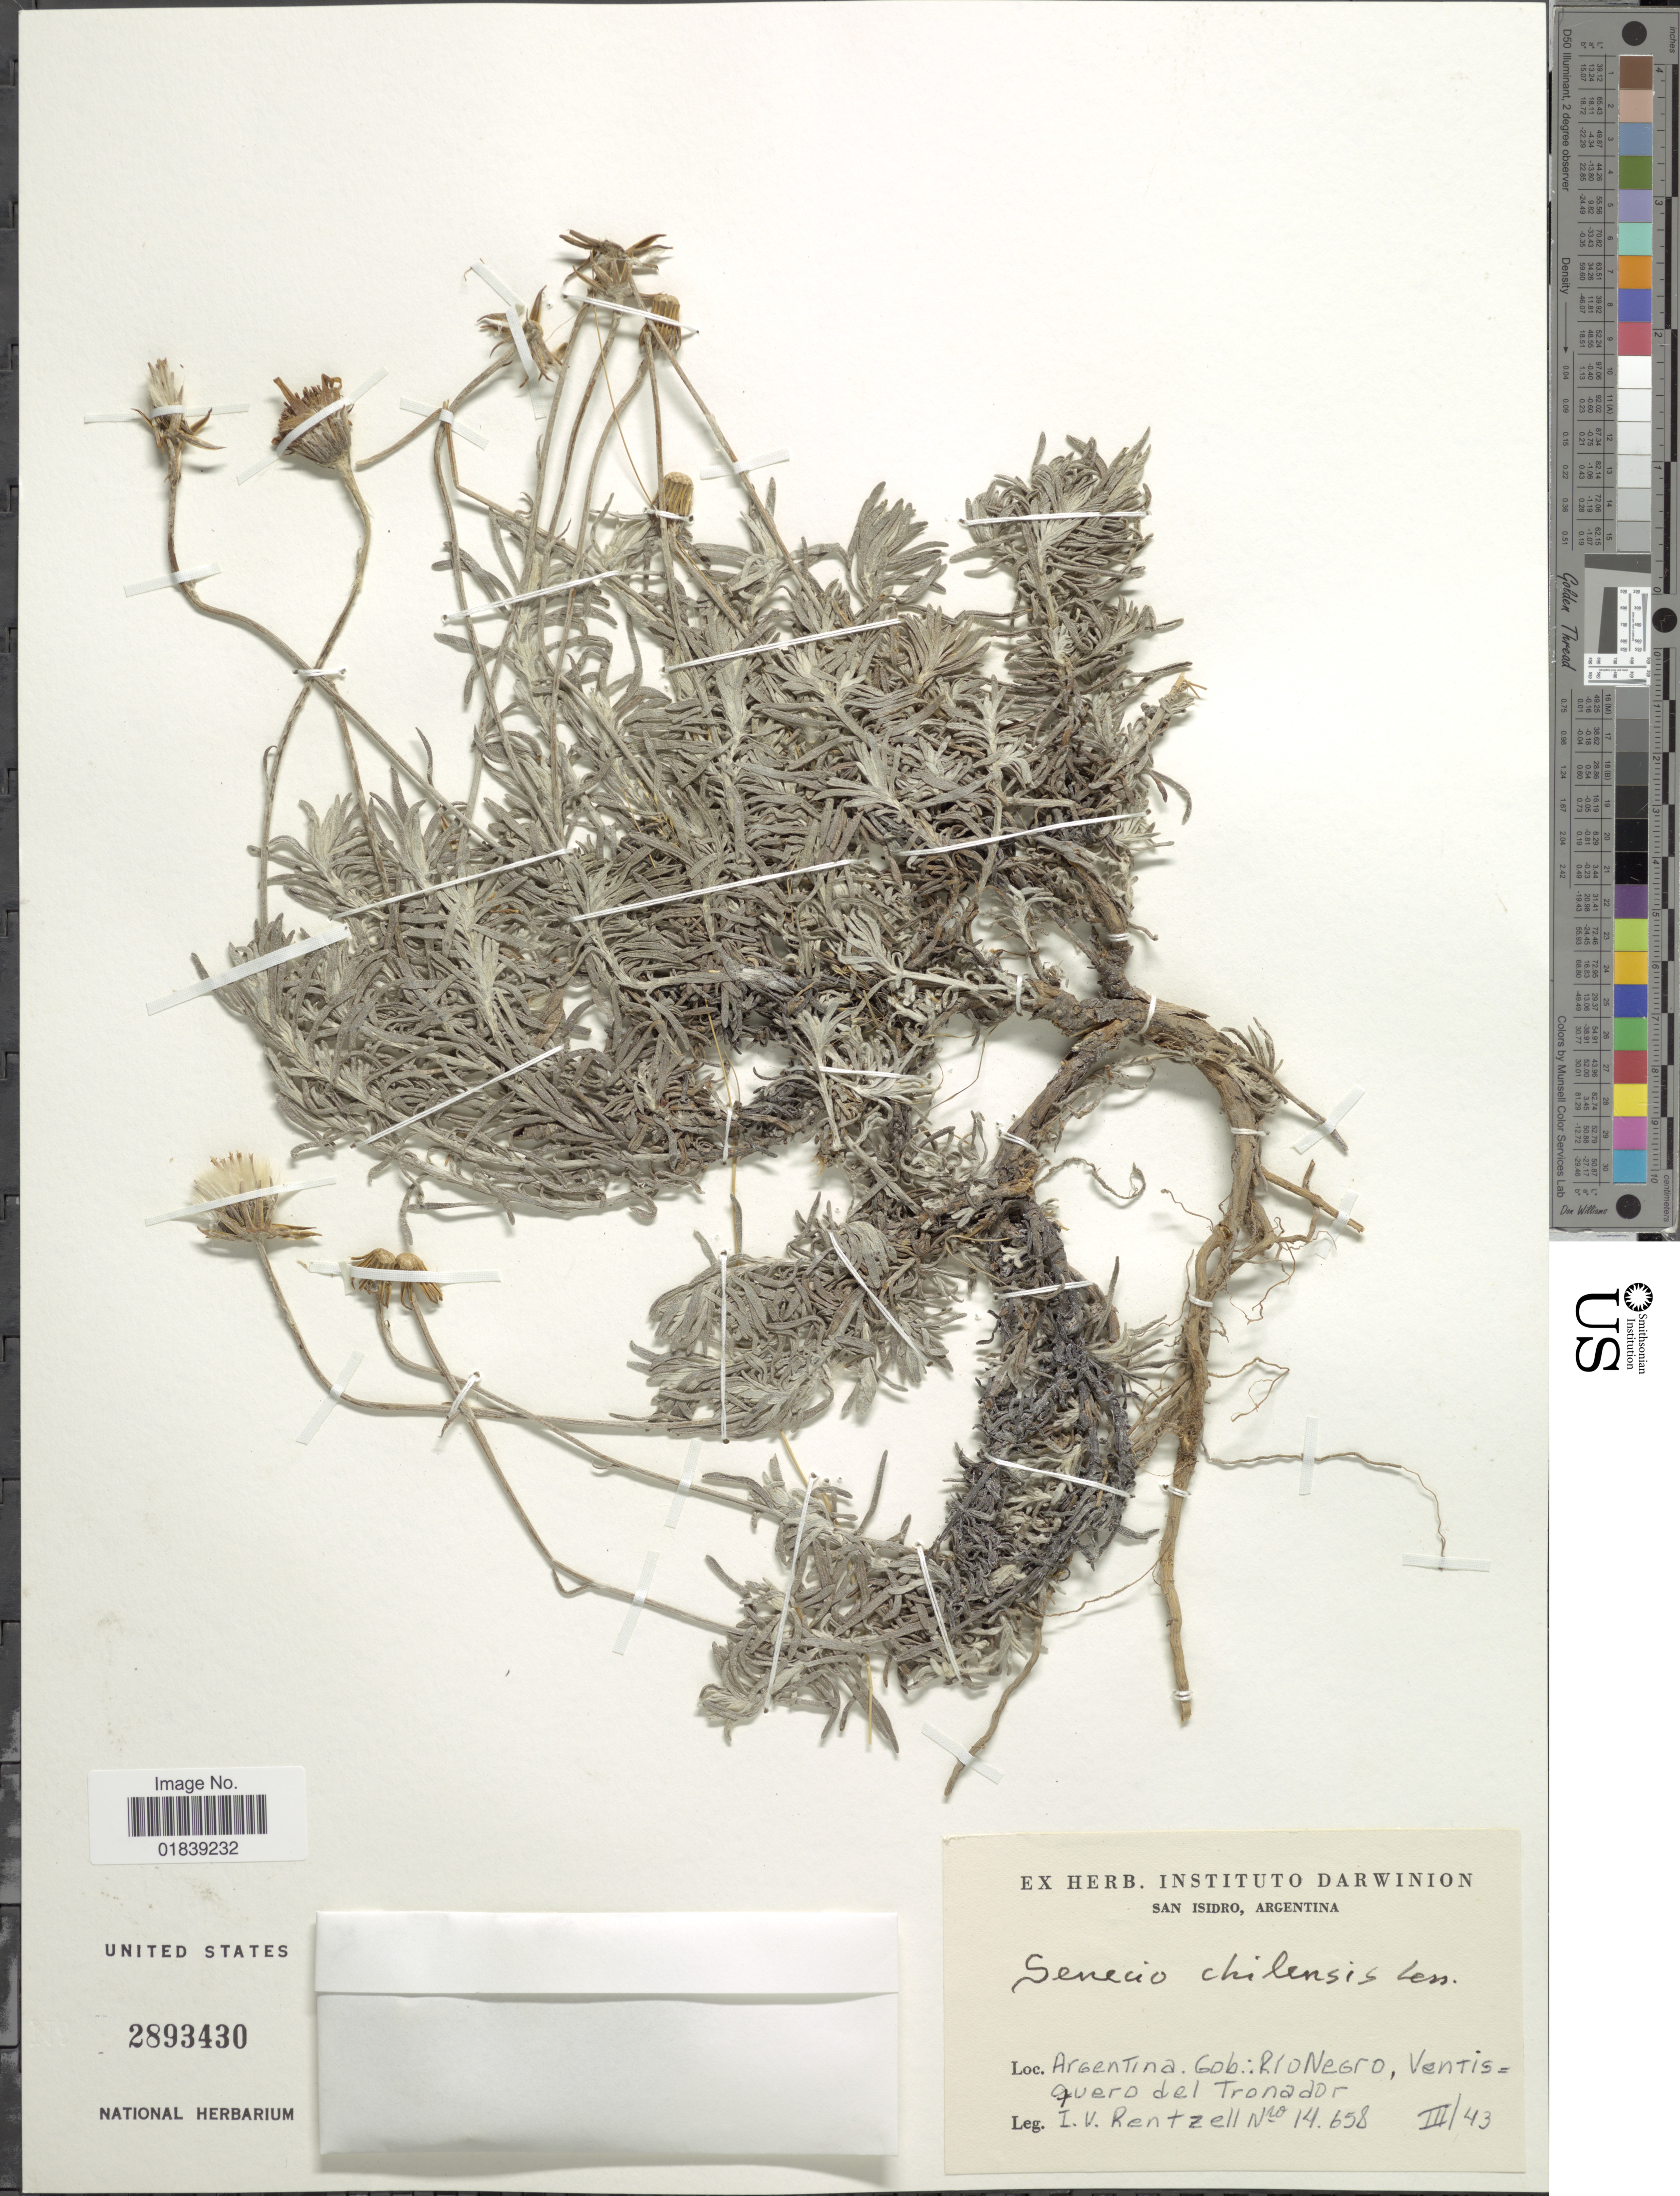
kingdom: Plantae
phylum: Tracheophyta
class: Magnoliopsida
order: Asterales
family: Asteraceae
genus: Senecio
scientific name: Senecio chilensis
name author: Less.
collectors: Rentzell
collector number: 14658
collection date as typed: Transcribed d/m/y: /3/43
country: Argentina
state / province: Rio Negro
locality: Ventisquero del Tronador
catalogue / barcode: US 2893430